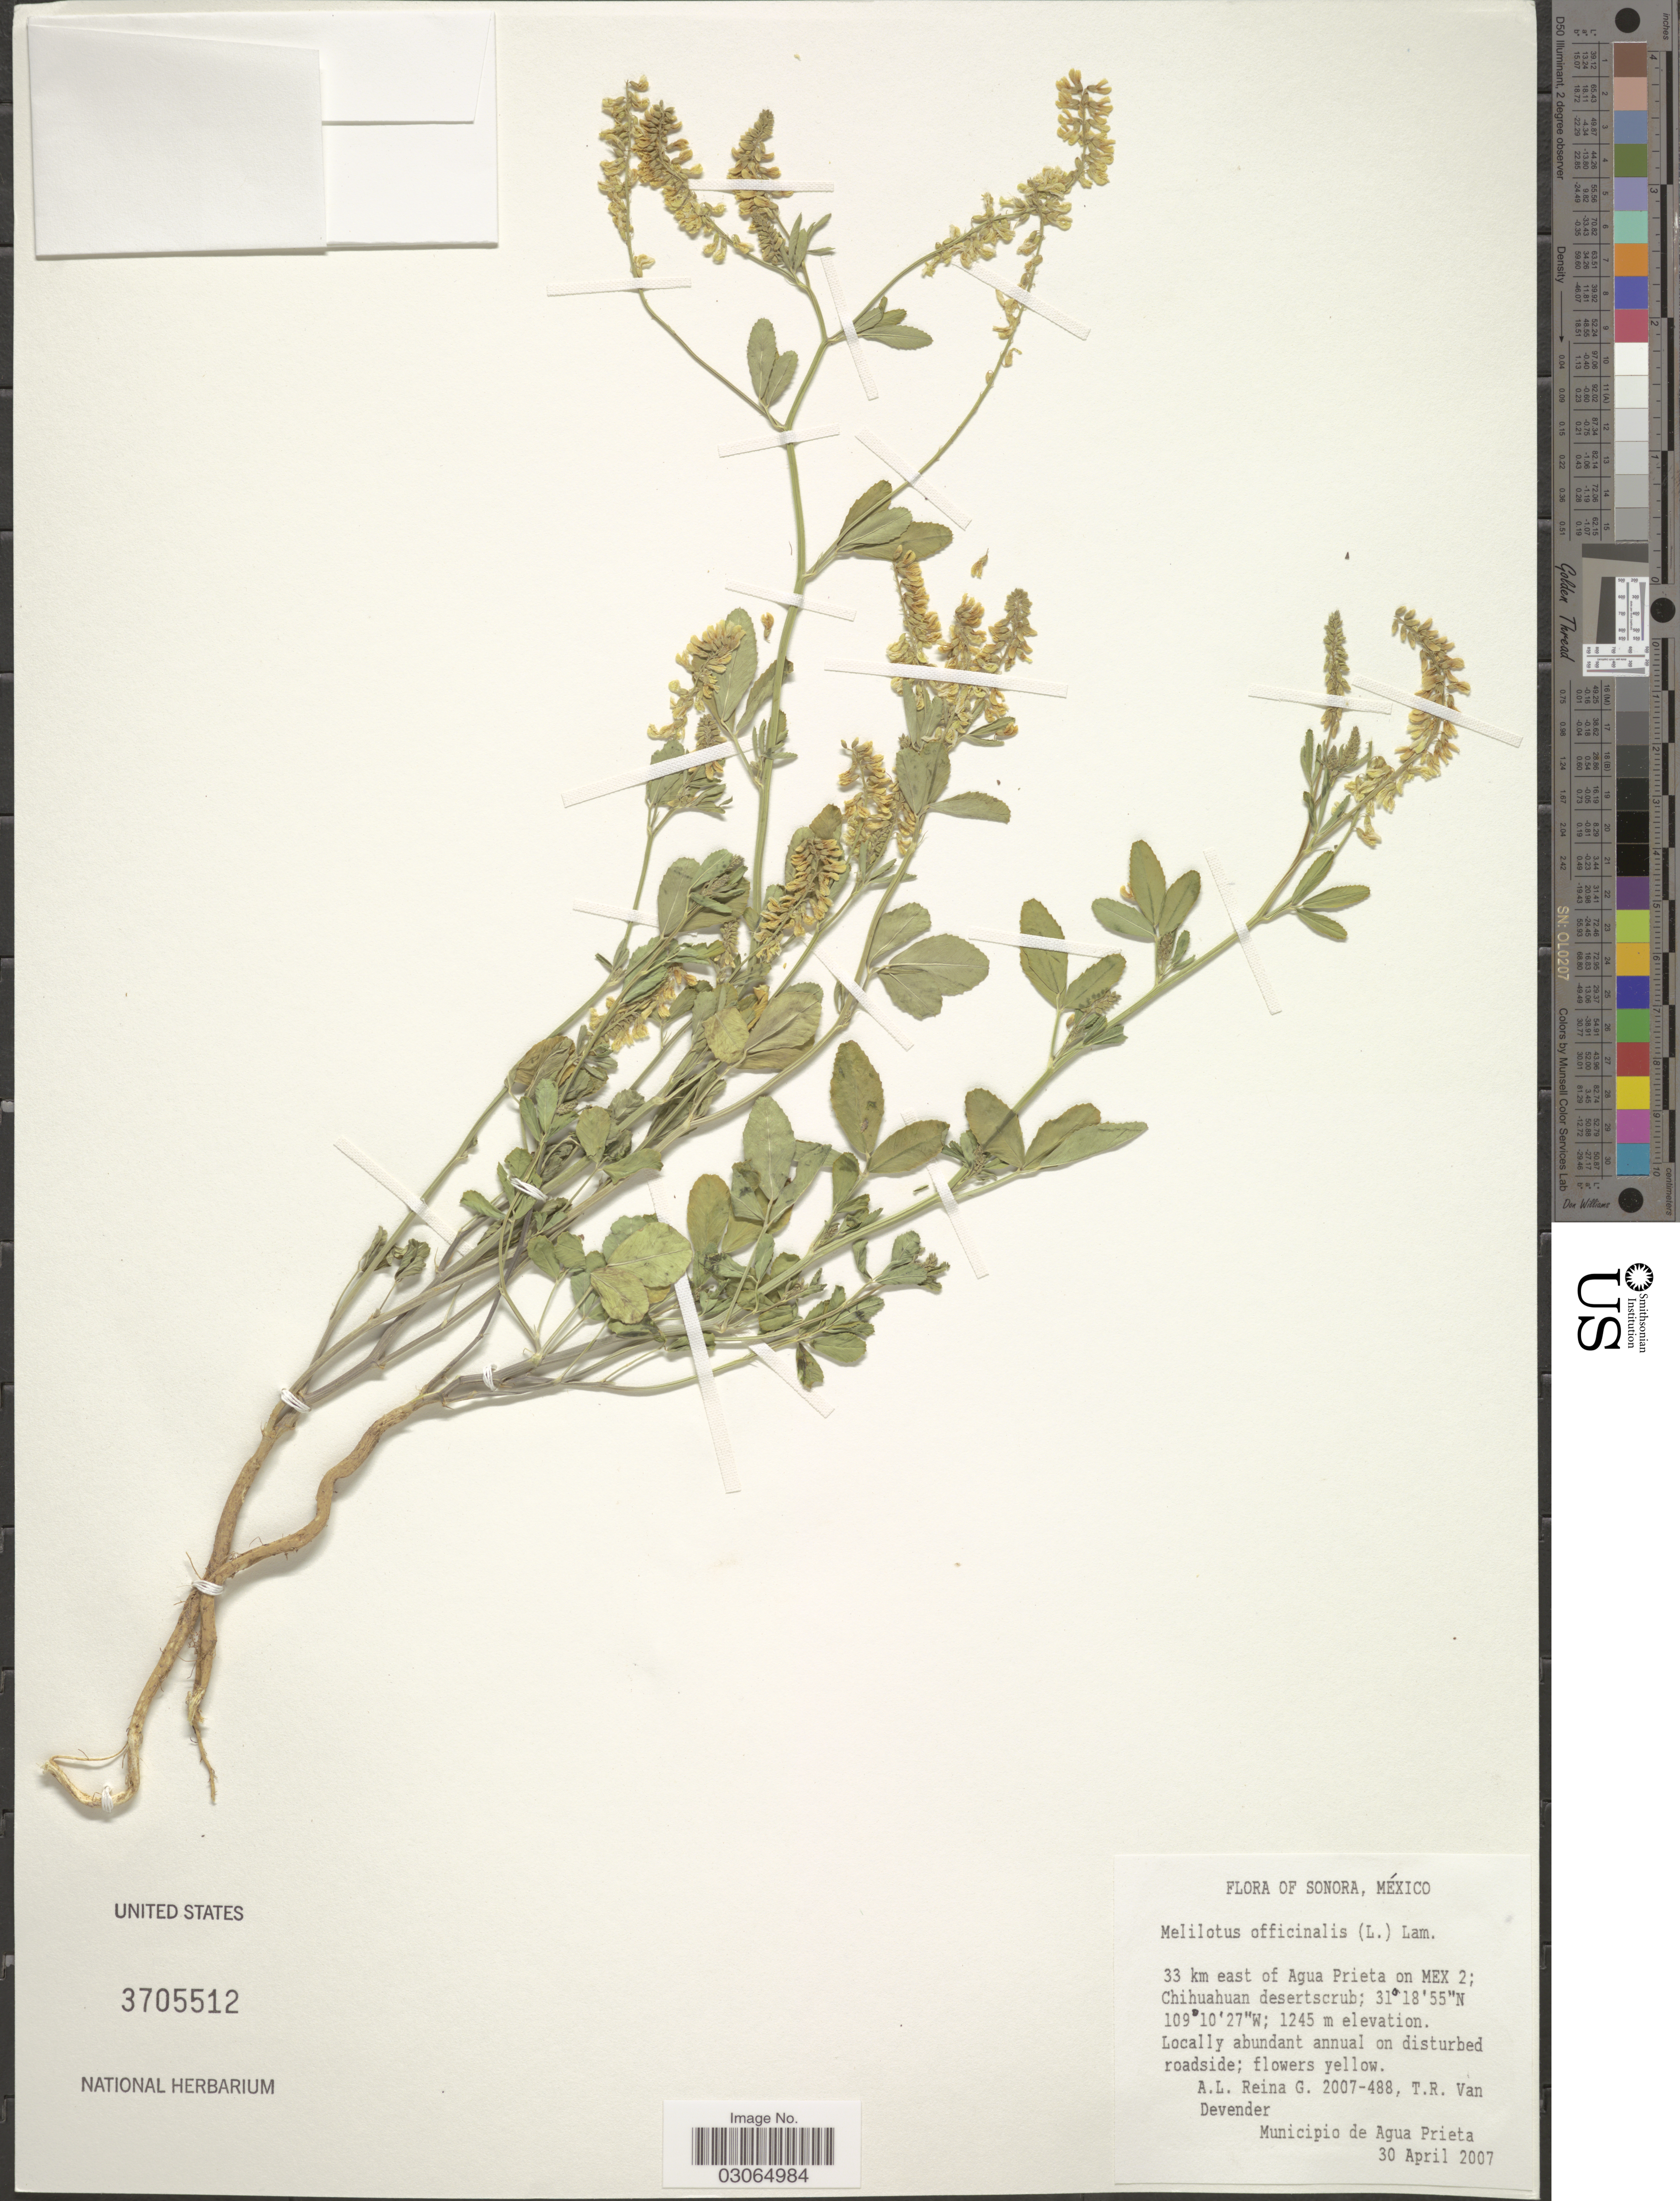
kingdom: Plantae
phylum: Tracheophyta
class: Magnoliopsida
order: Fabales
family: Fabaceae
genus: Melilotus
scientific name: Melilotus officinalis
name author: (L.) Lam.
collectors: A. L. Reina G. & T. R. Van Devender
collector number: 2007-488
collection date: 2007-04-30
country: Mexico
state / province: Sonora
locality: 33 km east of Agua Prieta on MEX 2; Chihuahuan desertscrub.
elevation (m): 1245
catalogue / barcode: US 3705512